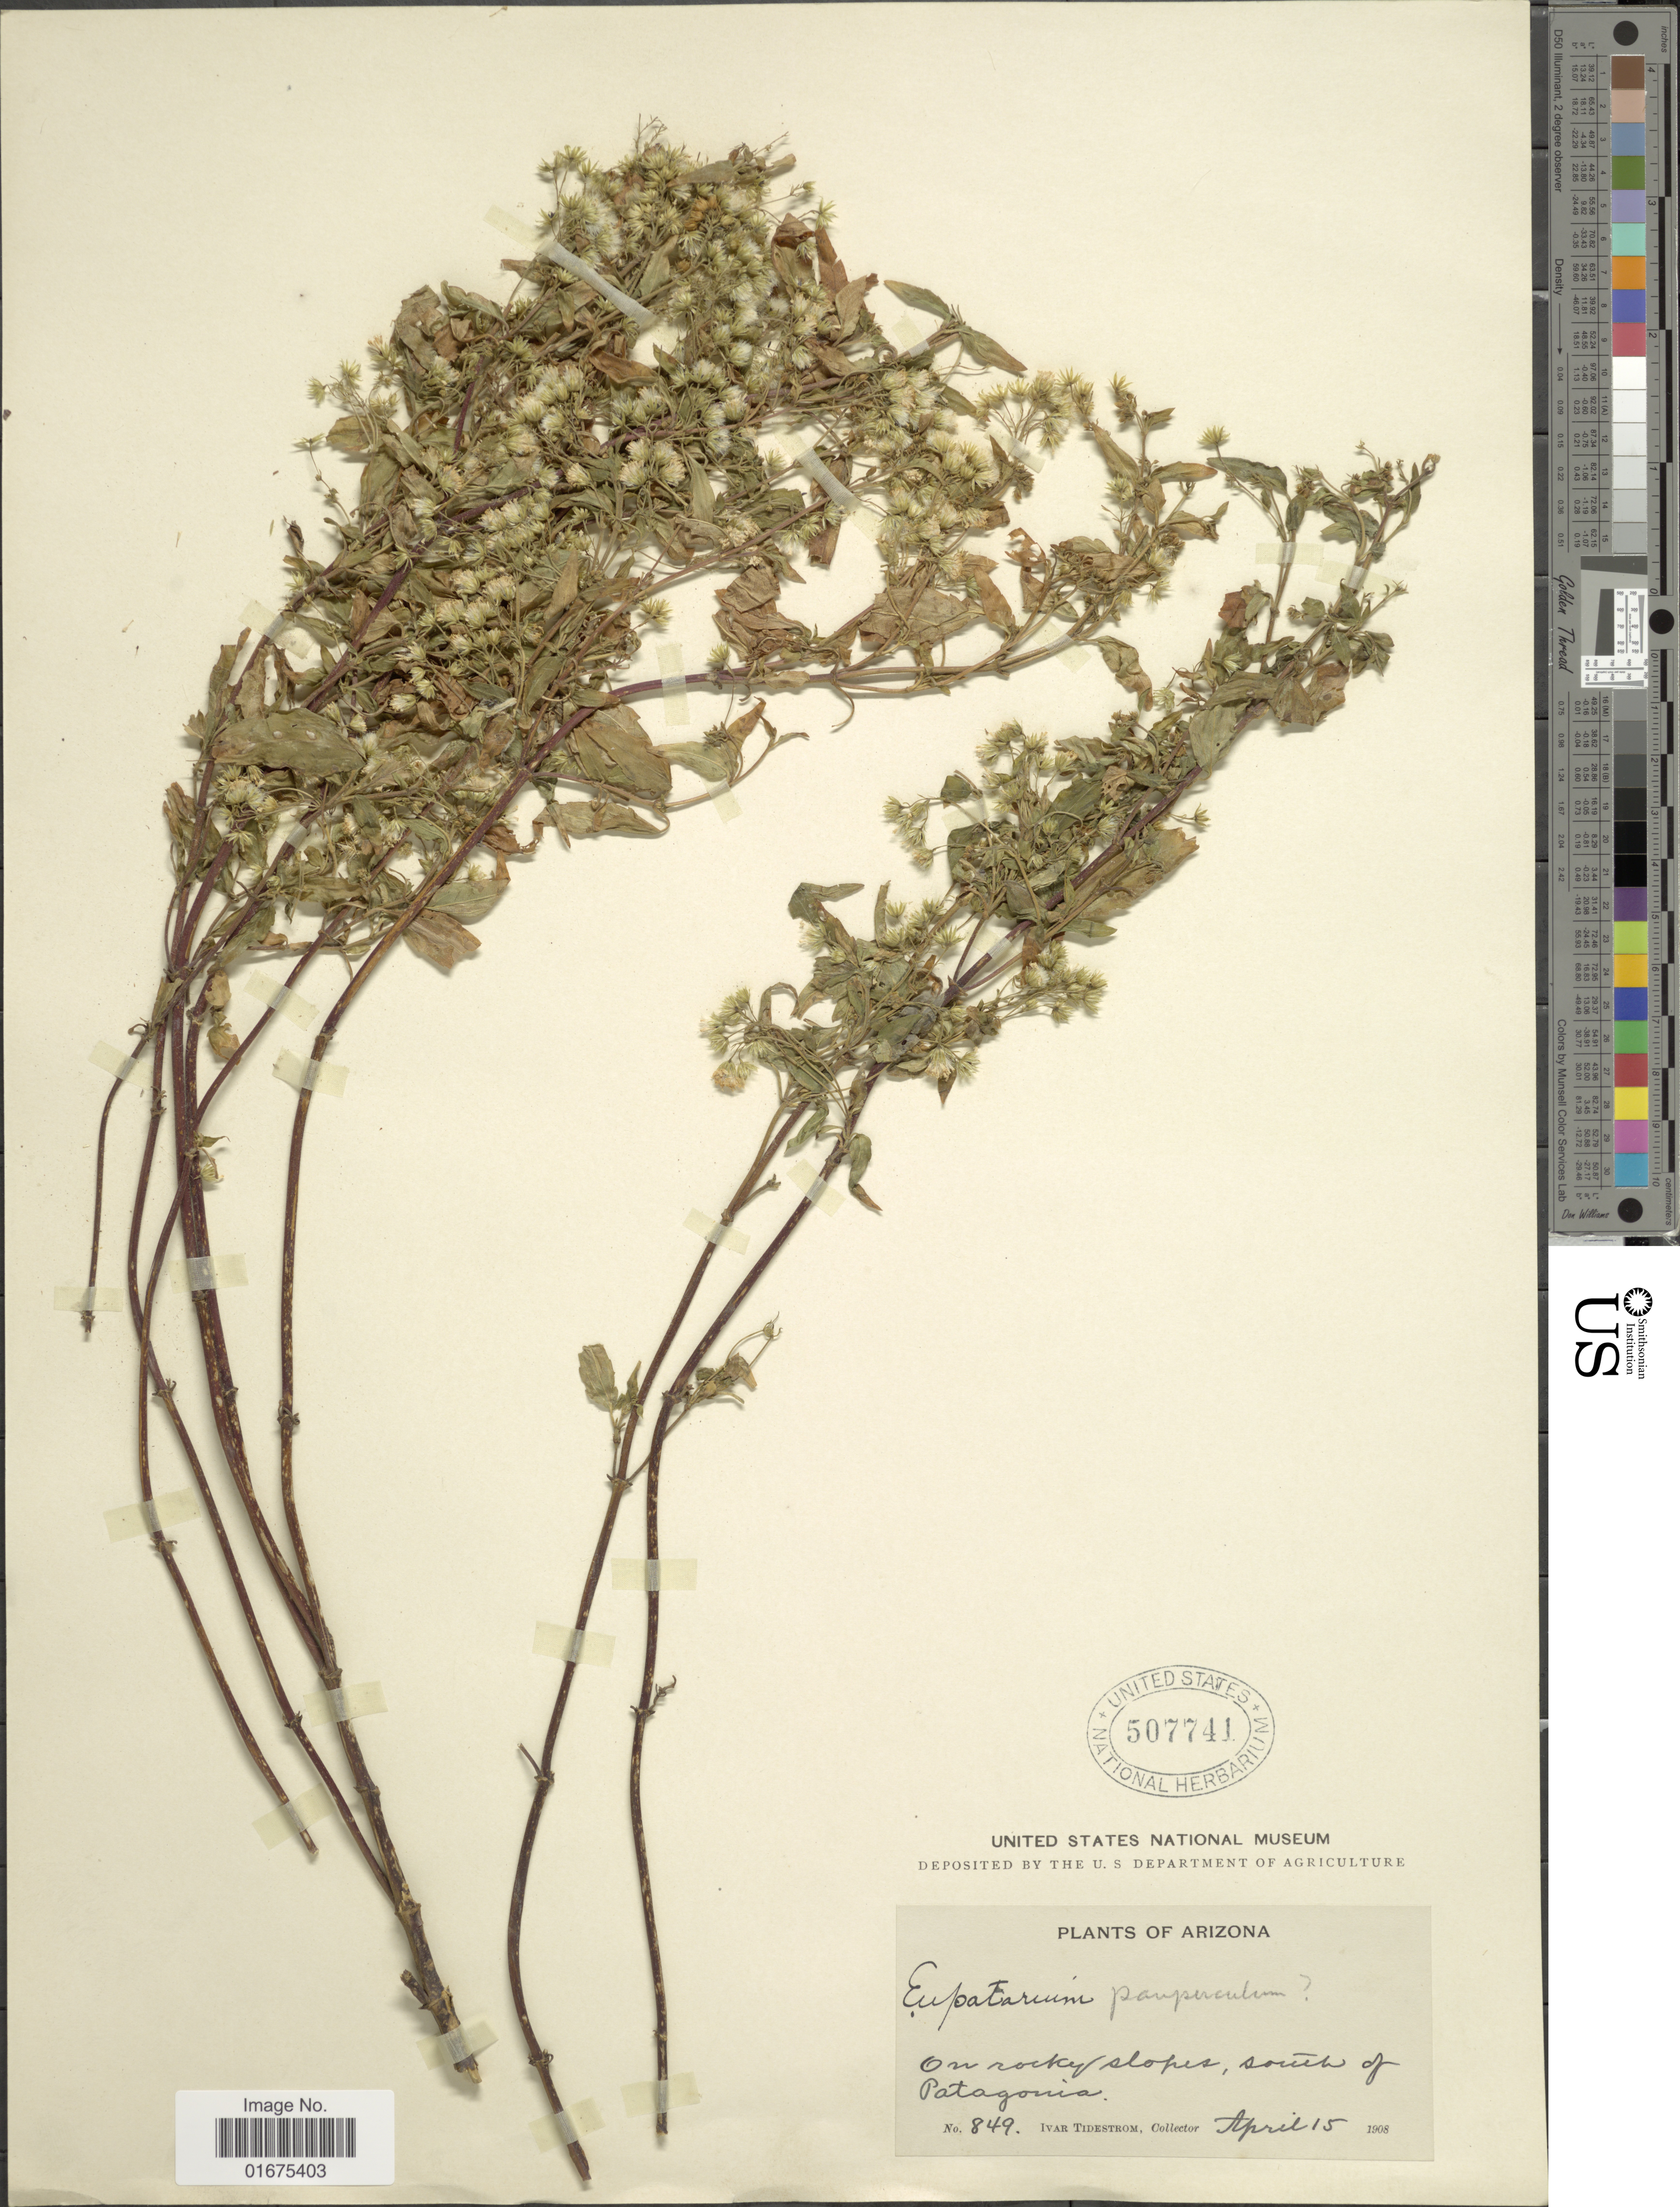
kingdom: Plantae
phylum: Tracheophyta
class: Magnoliopsida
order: Asterales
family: Asteraceae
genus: Ageratina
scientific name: Ageratina paupercula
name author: (A. Gray) R.M. King & H. Rob.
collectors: I. F. Tidestrom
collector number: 849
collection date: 1908-04-15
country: United States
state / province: Arizona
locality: On rocky slopes south of Patagonia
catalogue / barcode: US 507741